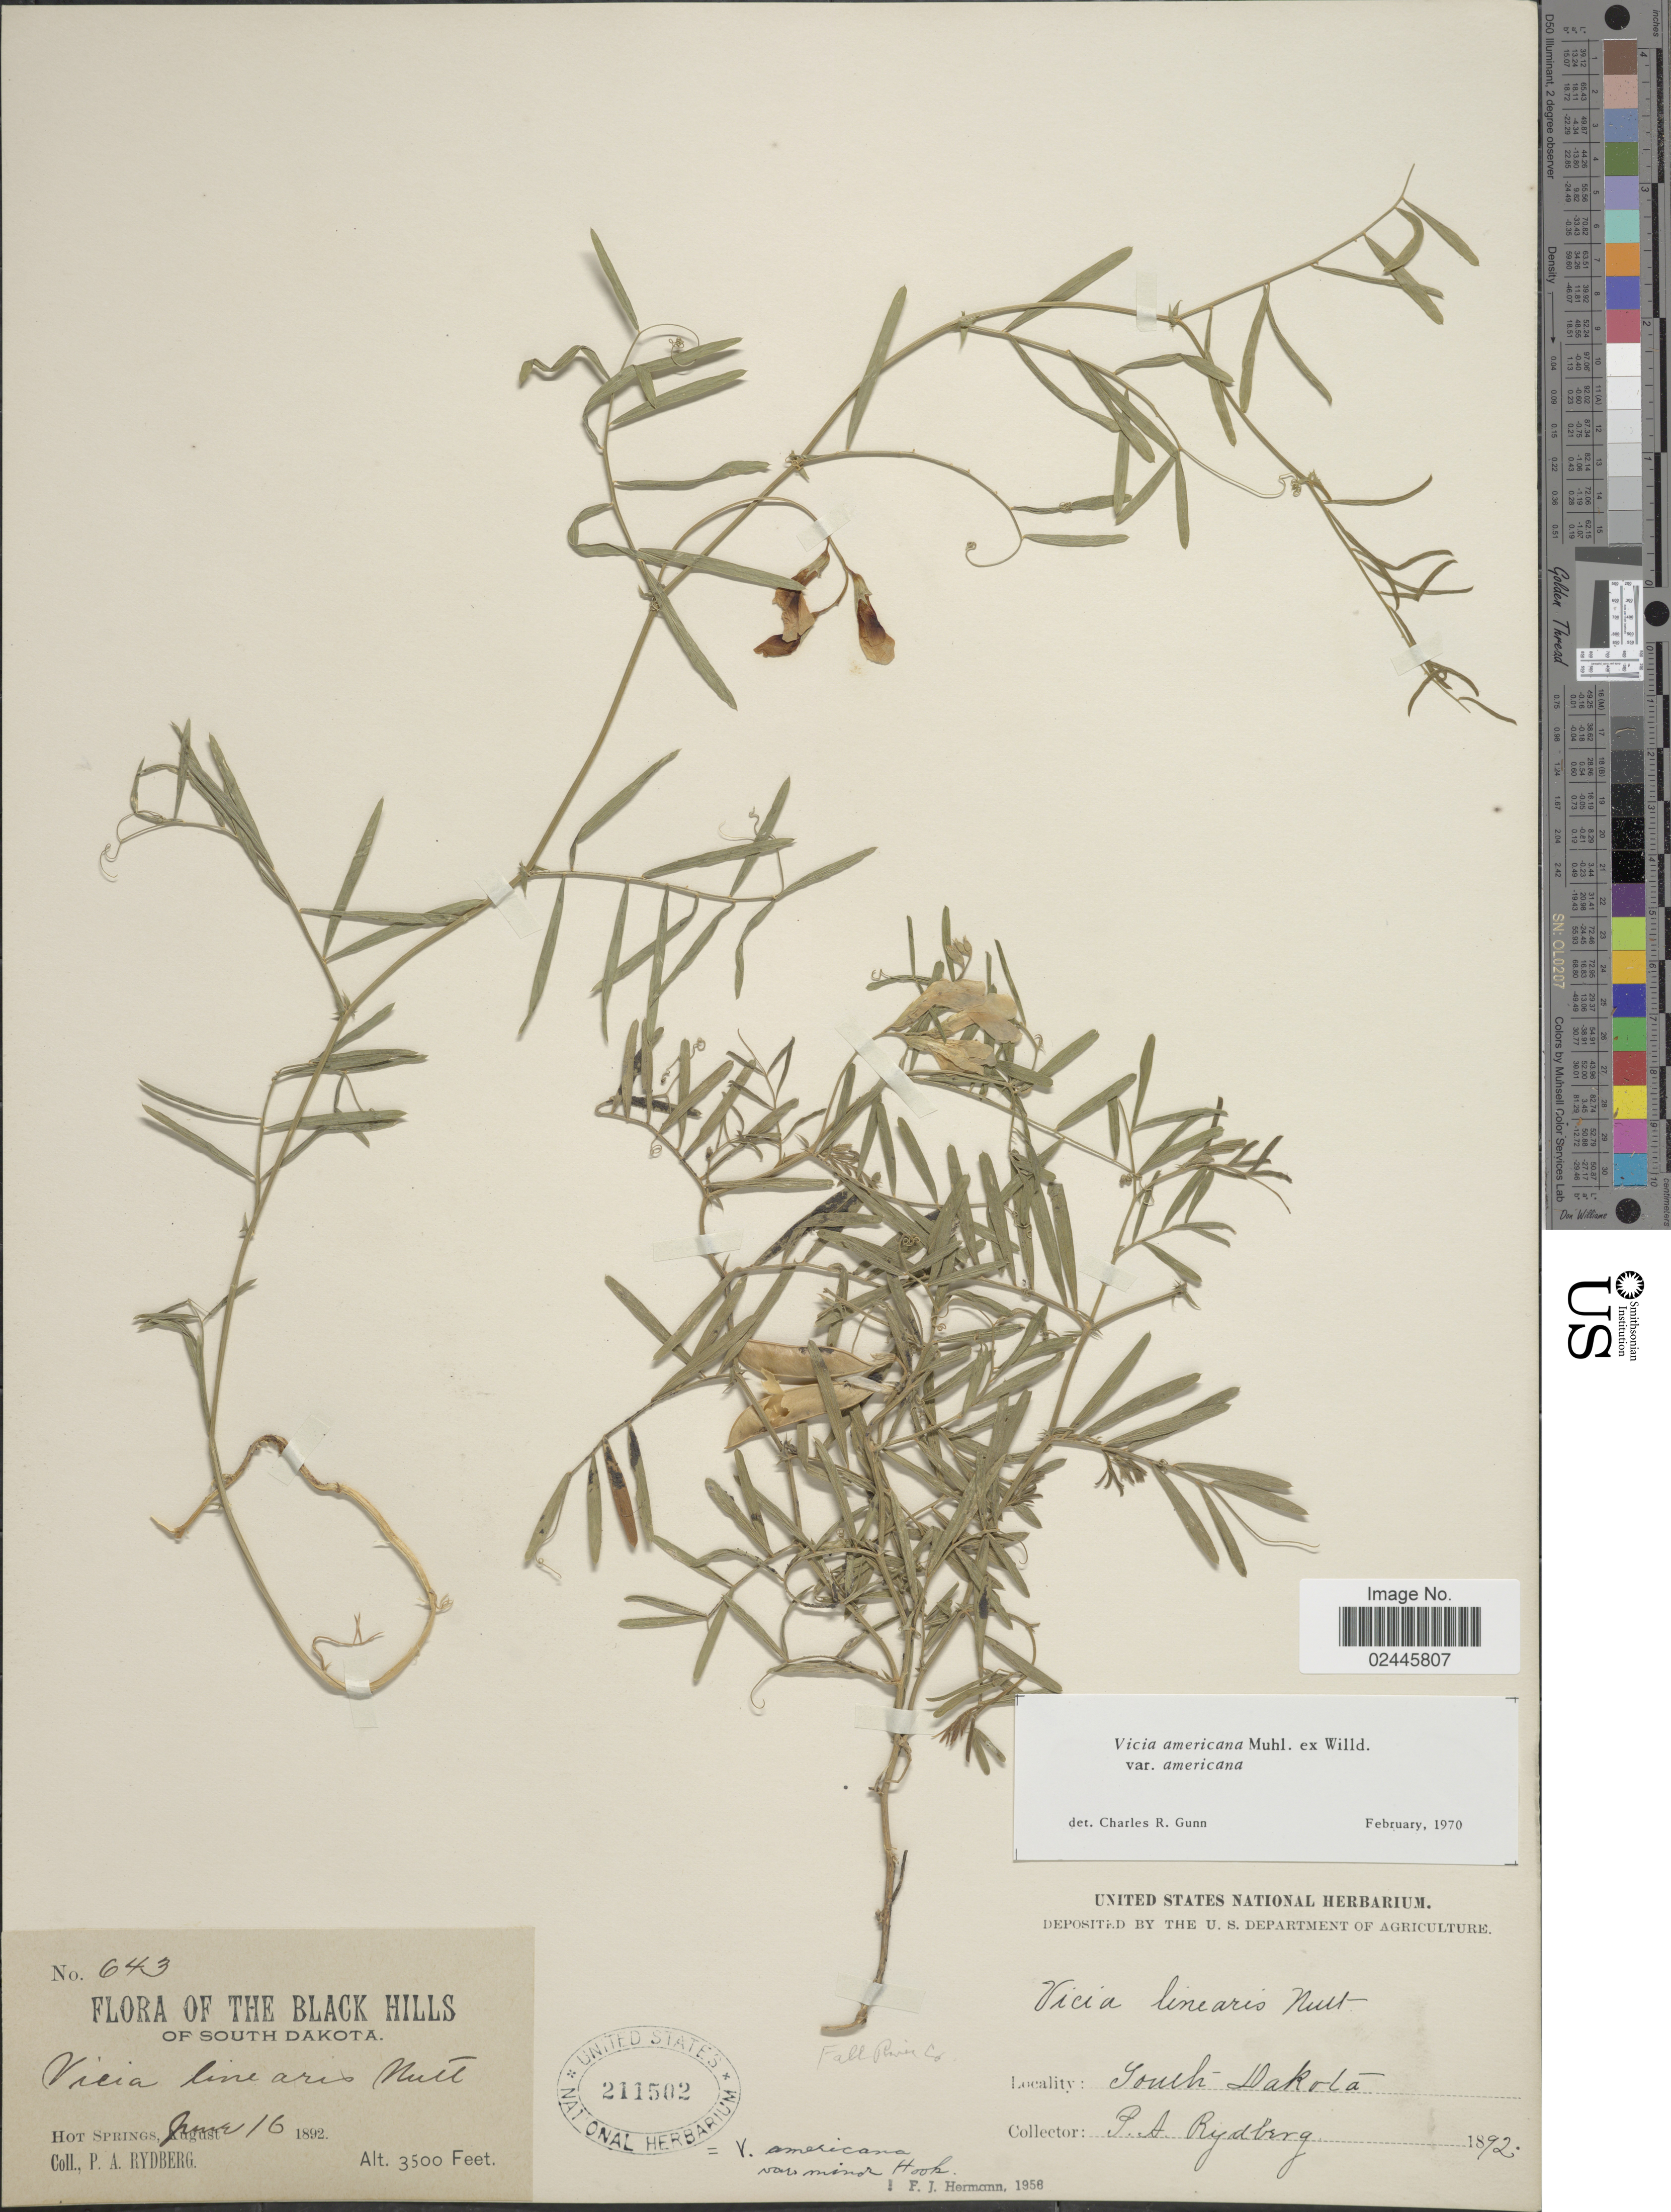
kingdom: Plantae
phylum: Tracheophyta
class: Magnoliopsida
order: Fabales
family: Fabaceae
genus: Vicia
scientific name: Vicia americana var. minor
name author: Hook.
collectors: P. A. Rydberg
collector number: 643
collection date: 1892-06-16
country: United States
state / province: South Dakota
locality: The Black Hills of South Dakota. Hot Springs.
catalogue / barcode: US 211502